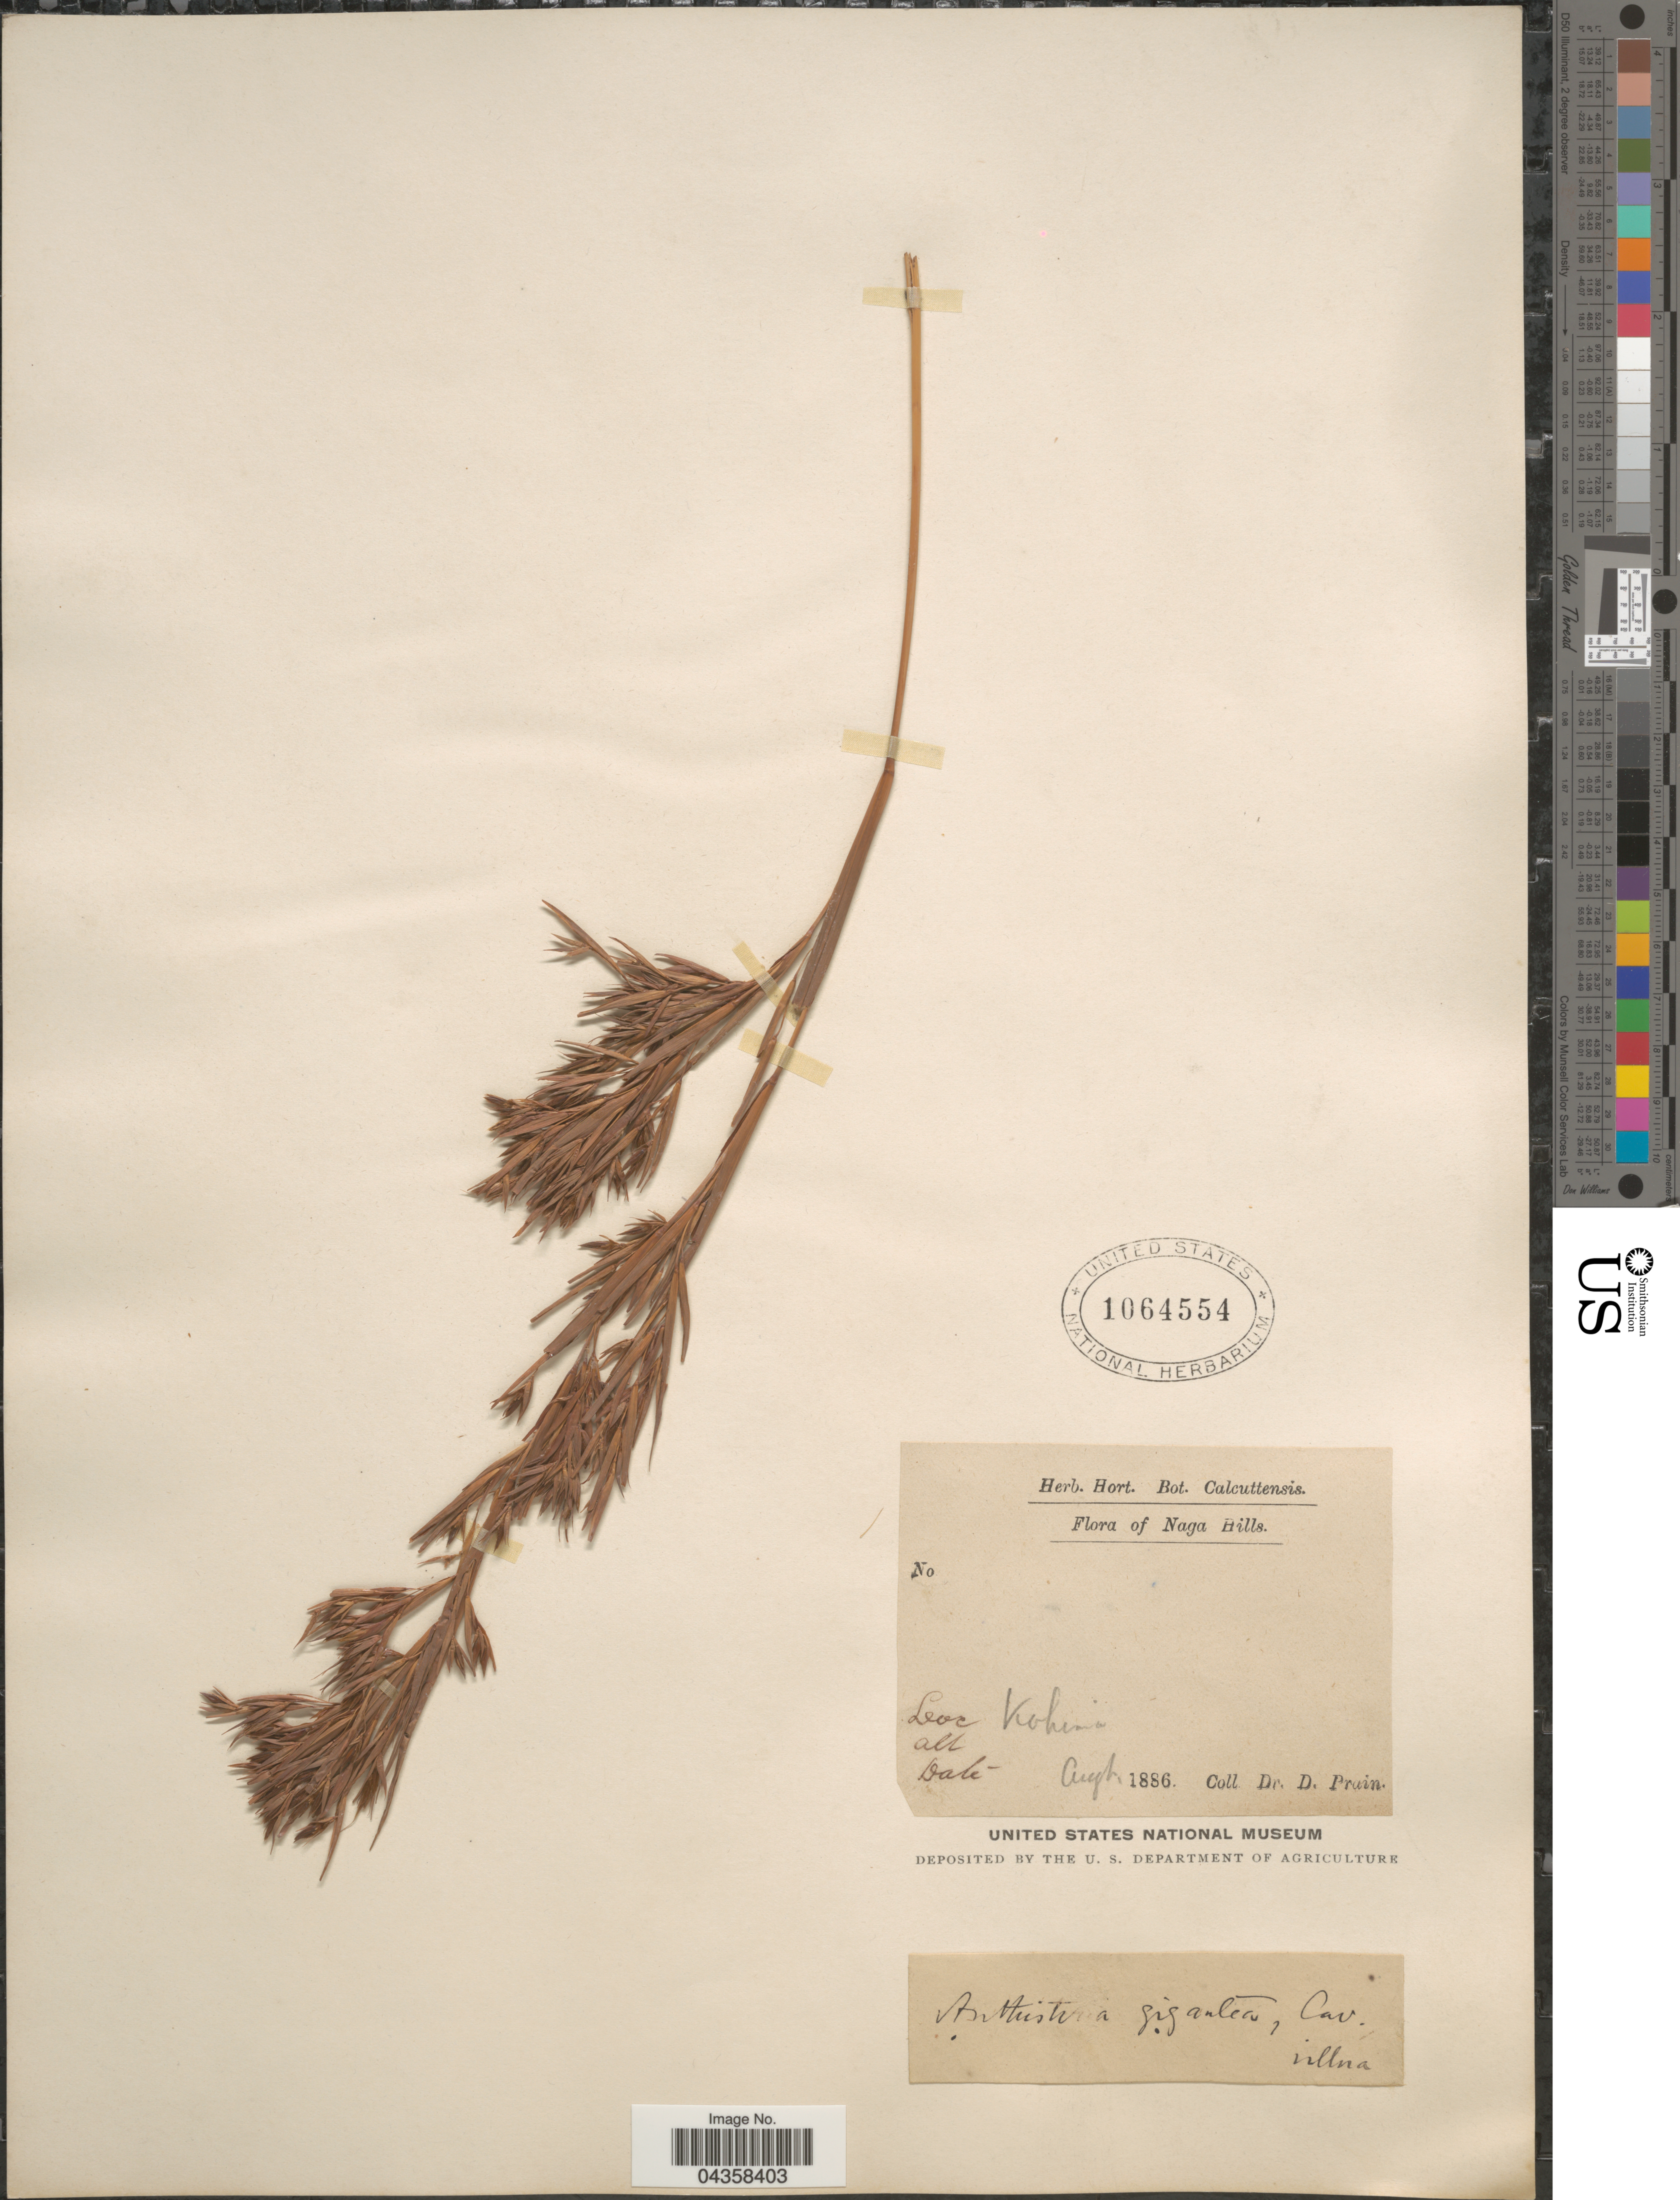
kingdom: Plantae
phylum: Tracheophyta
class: Liliopsida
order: Poales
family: Poaceae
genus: Themeda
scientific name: Themeda villosa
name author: (Lam.) A. Camus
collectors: D. Prain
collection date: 1886-08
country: India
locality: Naga Hills. Kohima.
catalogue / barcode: US 1064554